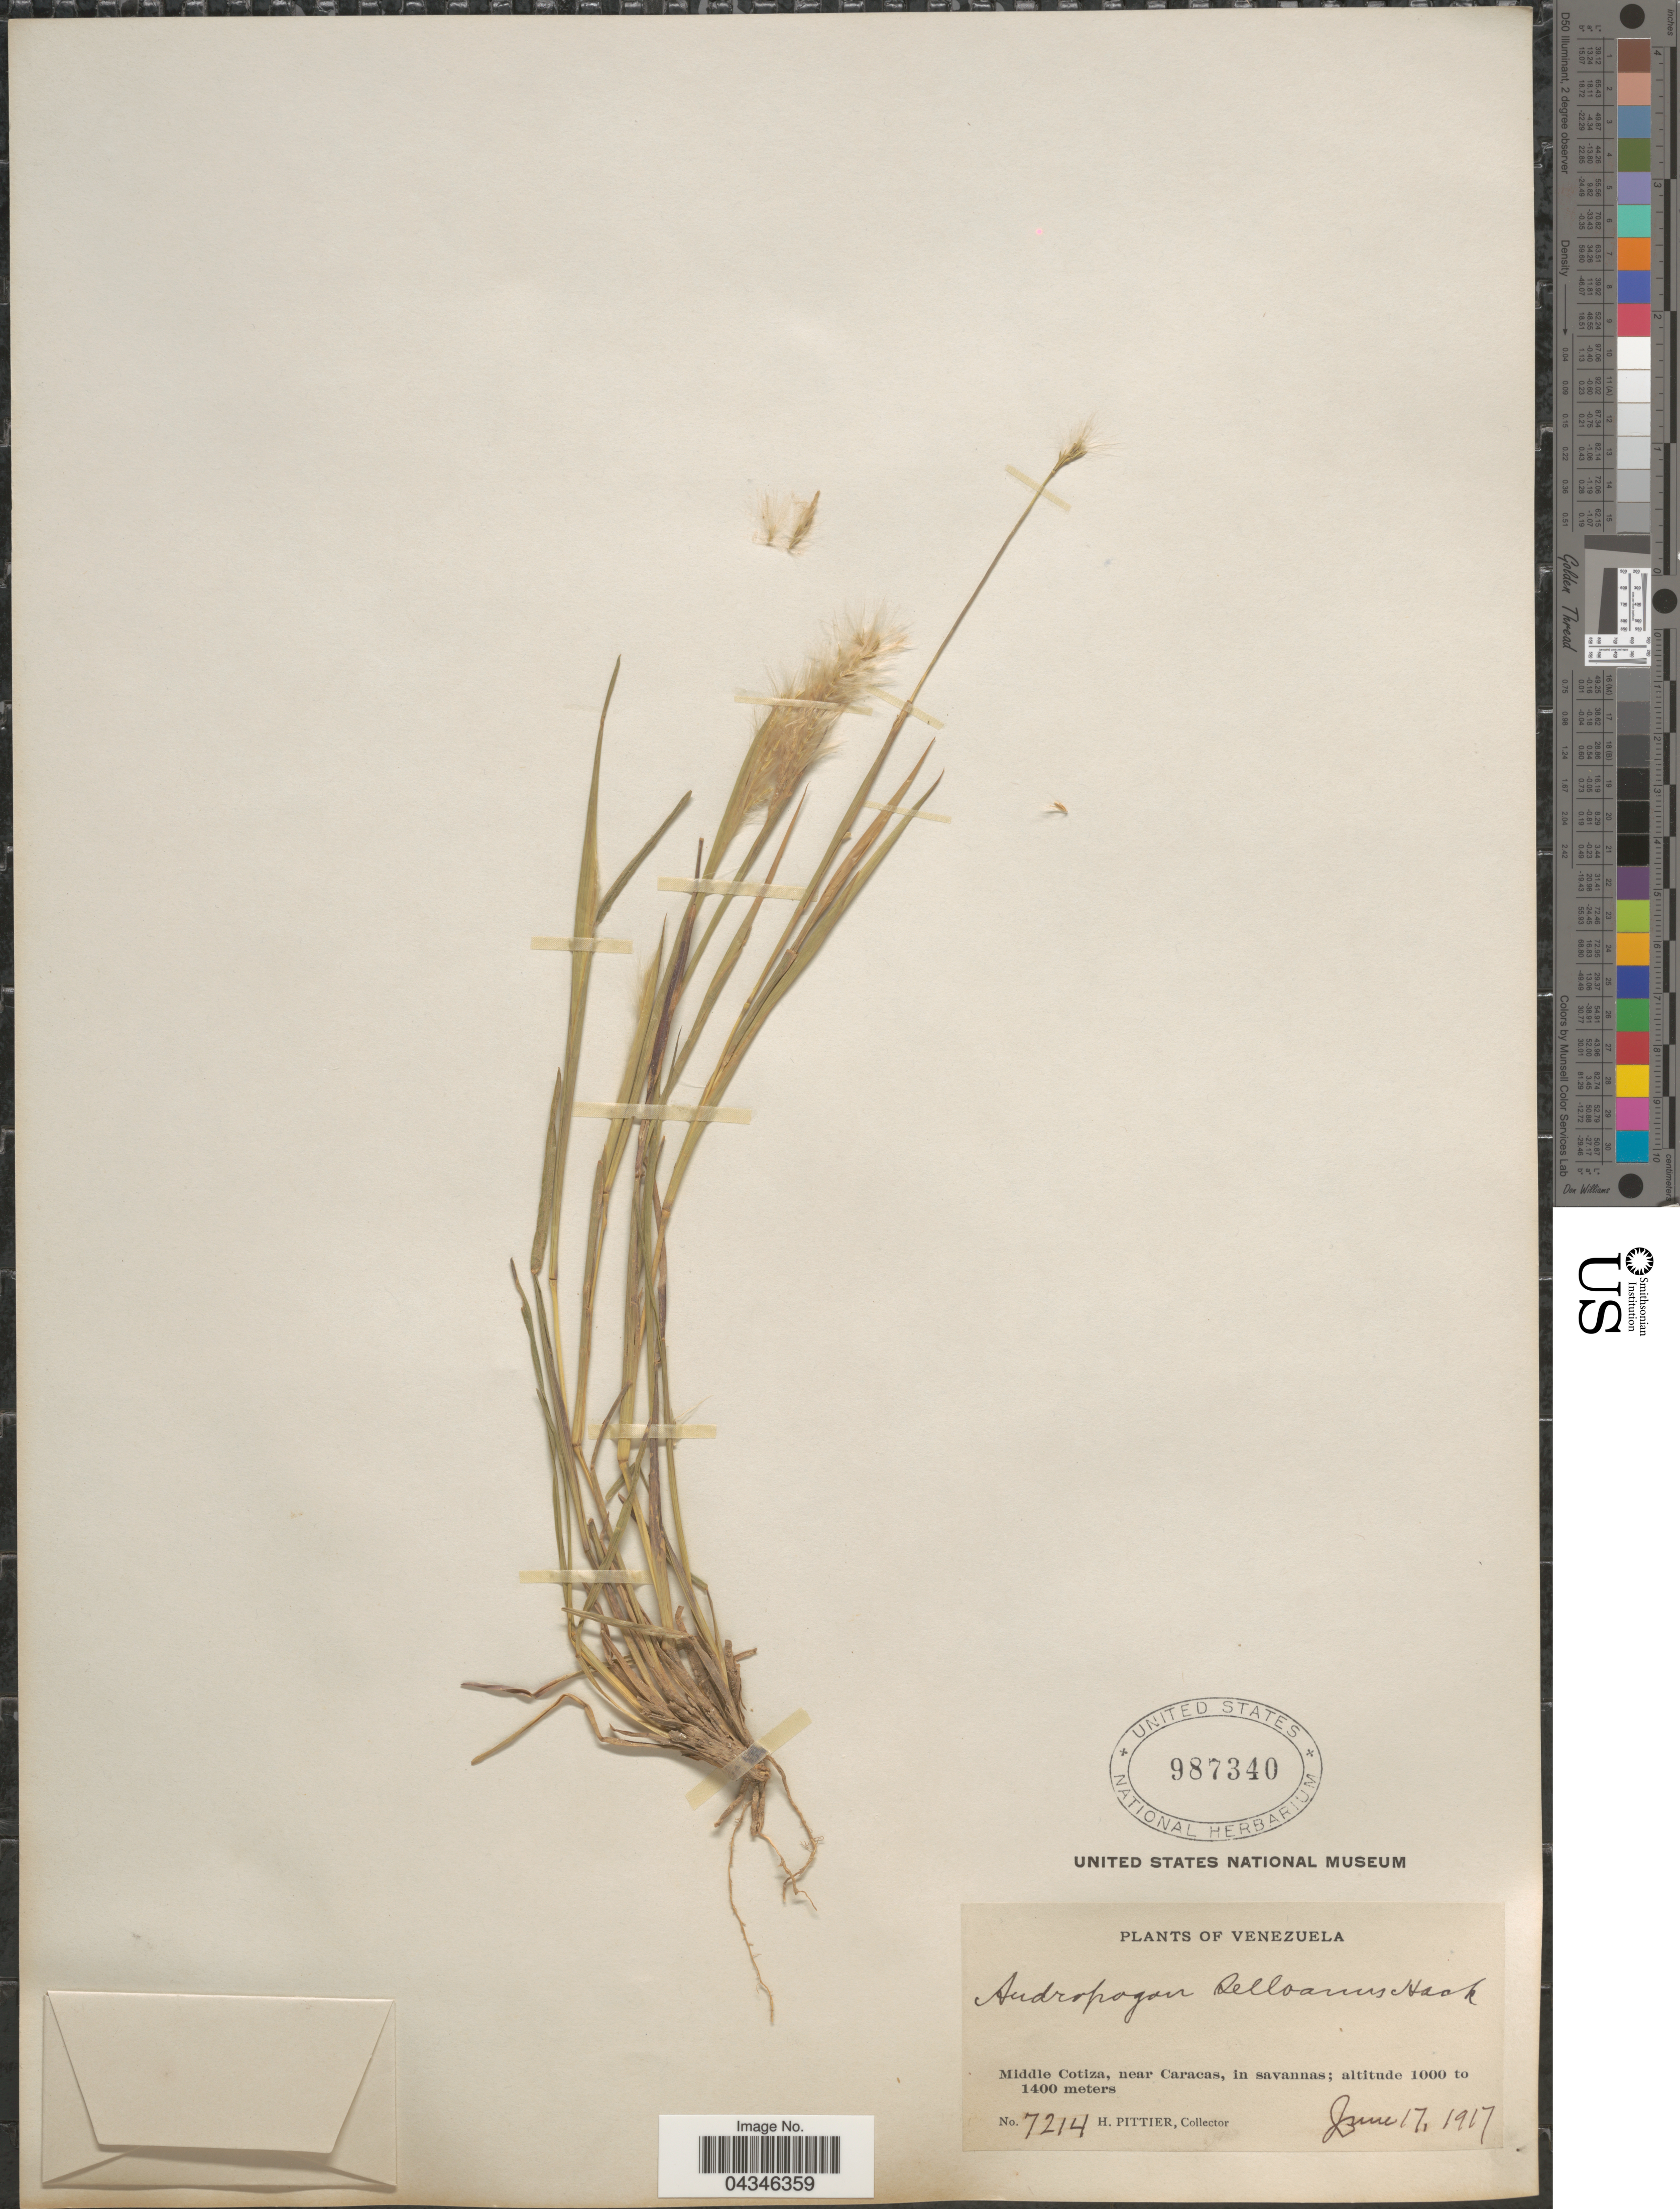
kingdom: Plantae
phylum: Tracheophyta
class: Liliopsida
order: Poales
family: Poaceae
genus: Andropogon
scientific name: Andropogon selloanus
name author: (Hack.) Hack.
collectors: H. F. Pittier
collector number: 7214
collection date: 1917-06-17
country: Venezuela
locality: Middle Cotiza, near Caracas, in savannas.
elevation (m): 1000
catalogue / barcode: US 987340